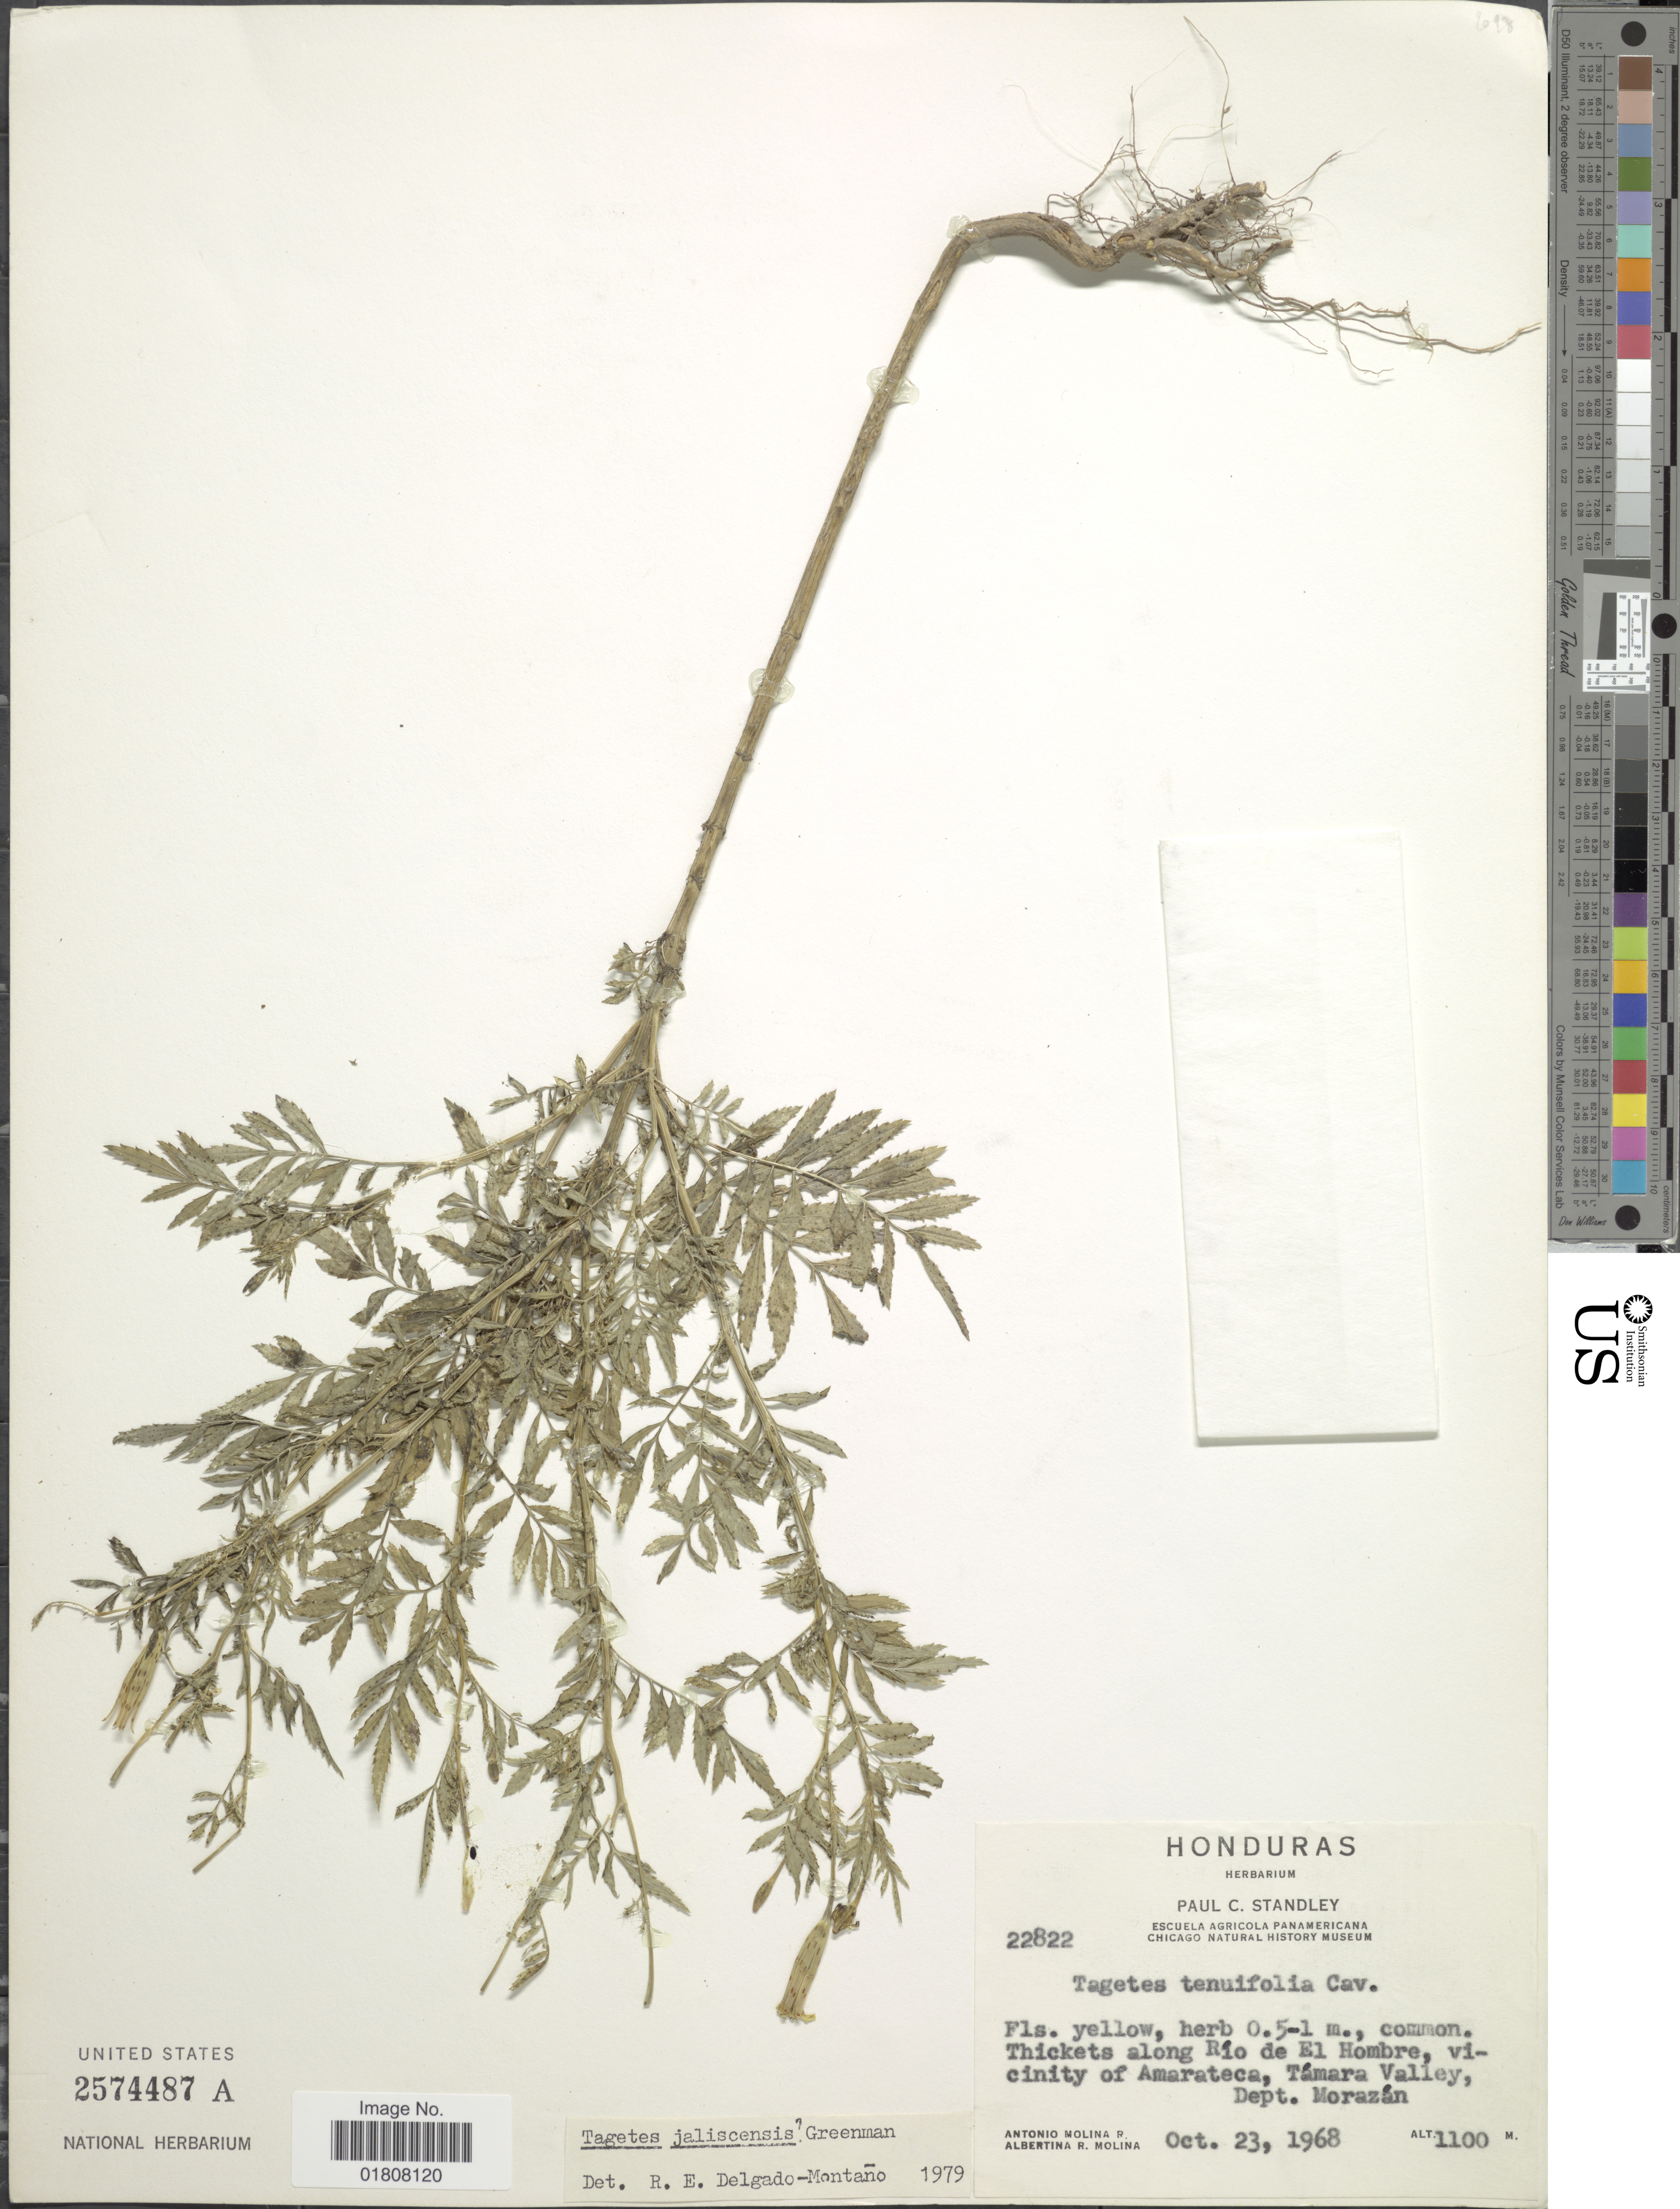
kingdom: Plantae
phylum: Tracheophyta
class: Magnoliopsida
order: Asterales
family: Asteraceae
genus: Tagetes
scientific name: Tagetes jaliscensis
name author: Greenm.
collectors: A. Molina R. & A. R. Molina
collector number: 22822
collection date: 1968-10-23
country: Honduras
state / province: Fco. Morazán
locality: Along Rio de El Hombre, vicinity of Amarateca, Tamara Valley, Dept. Morazan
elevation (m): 1100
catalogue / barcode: US 2574487A